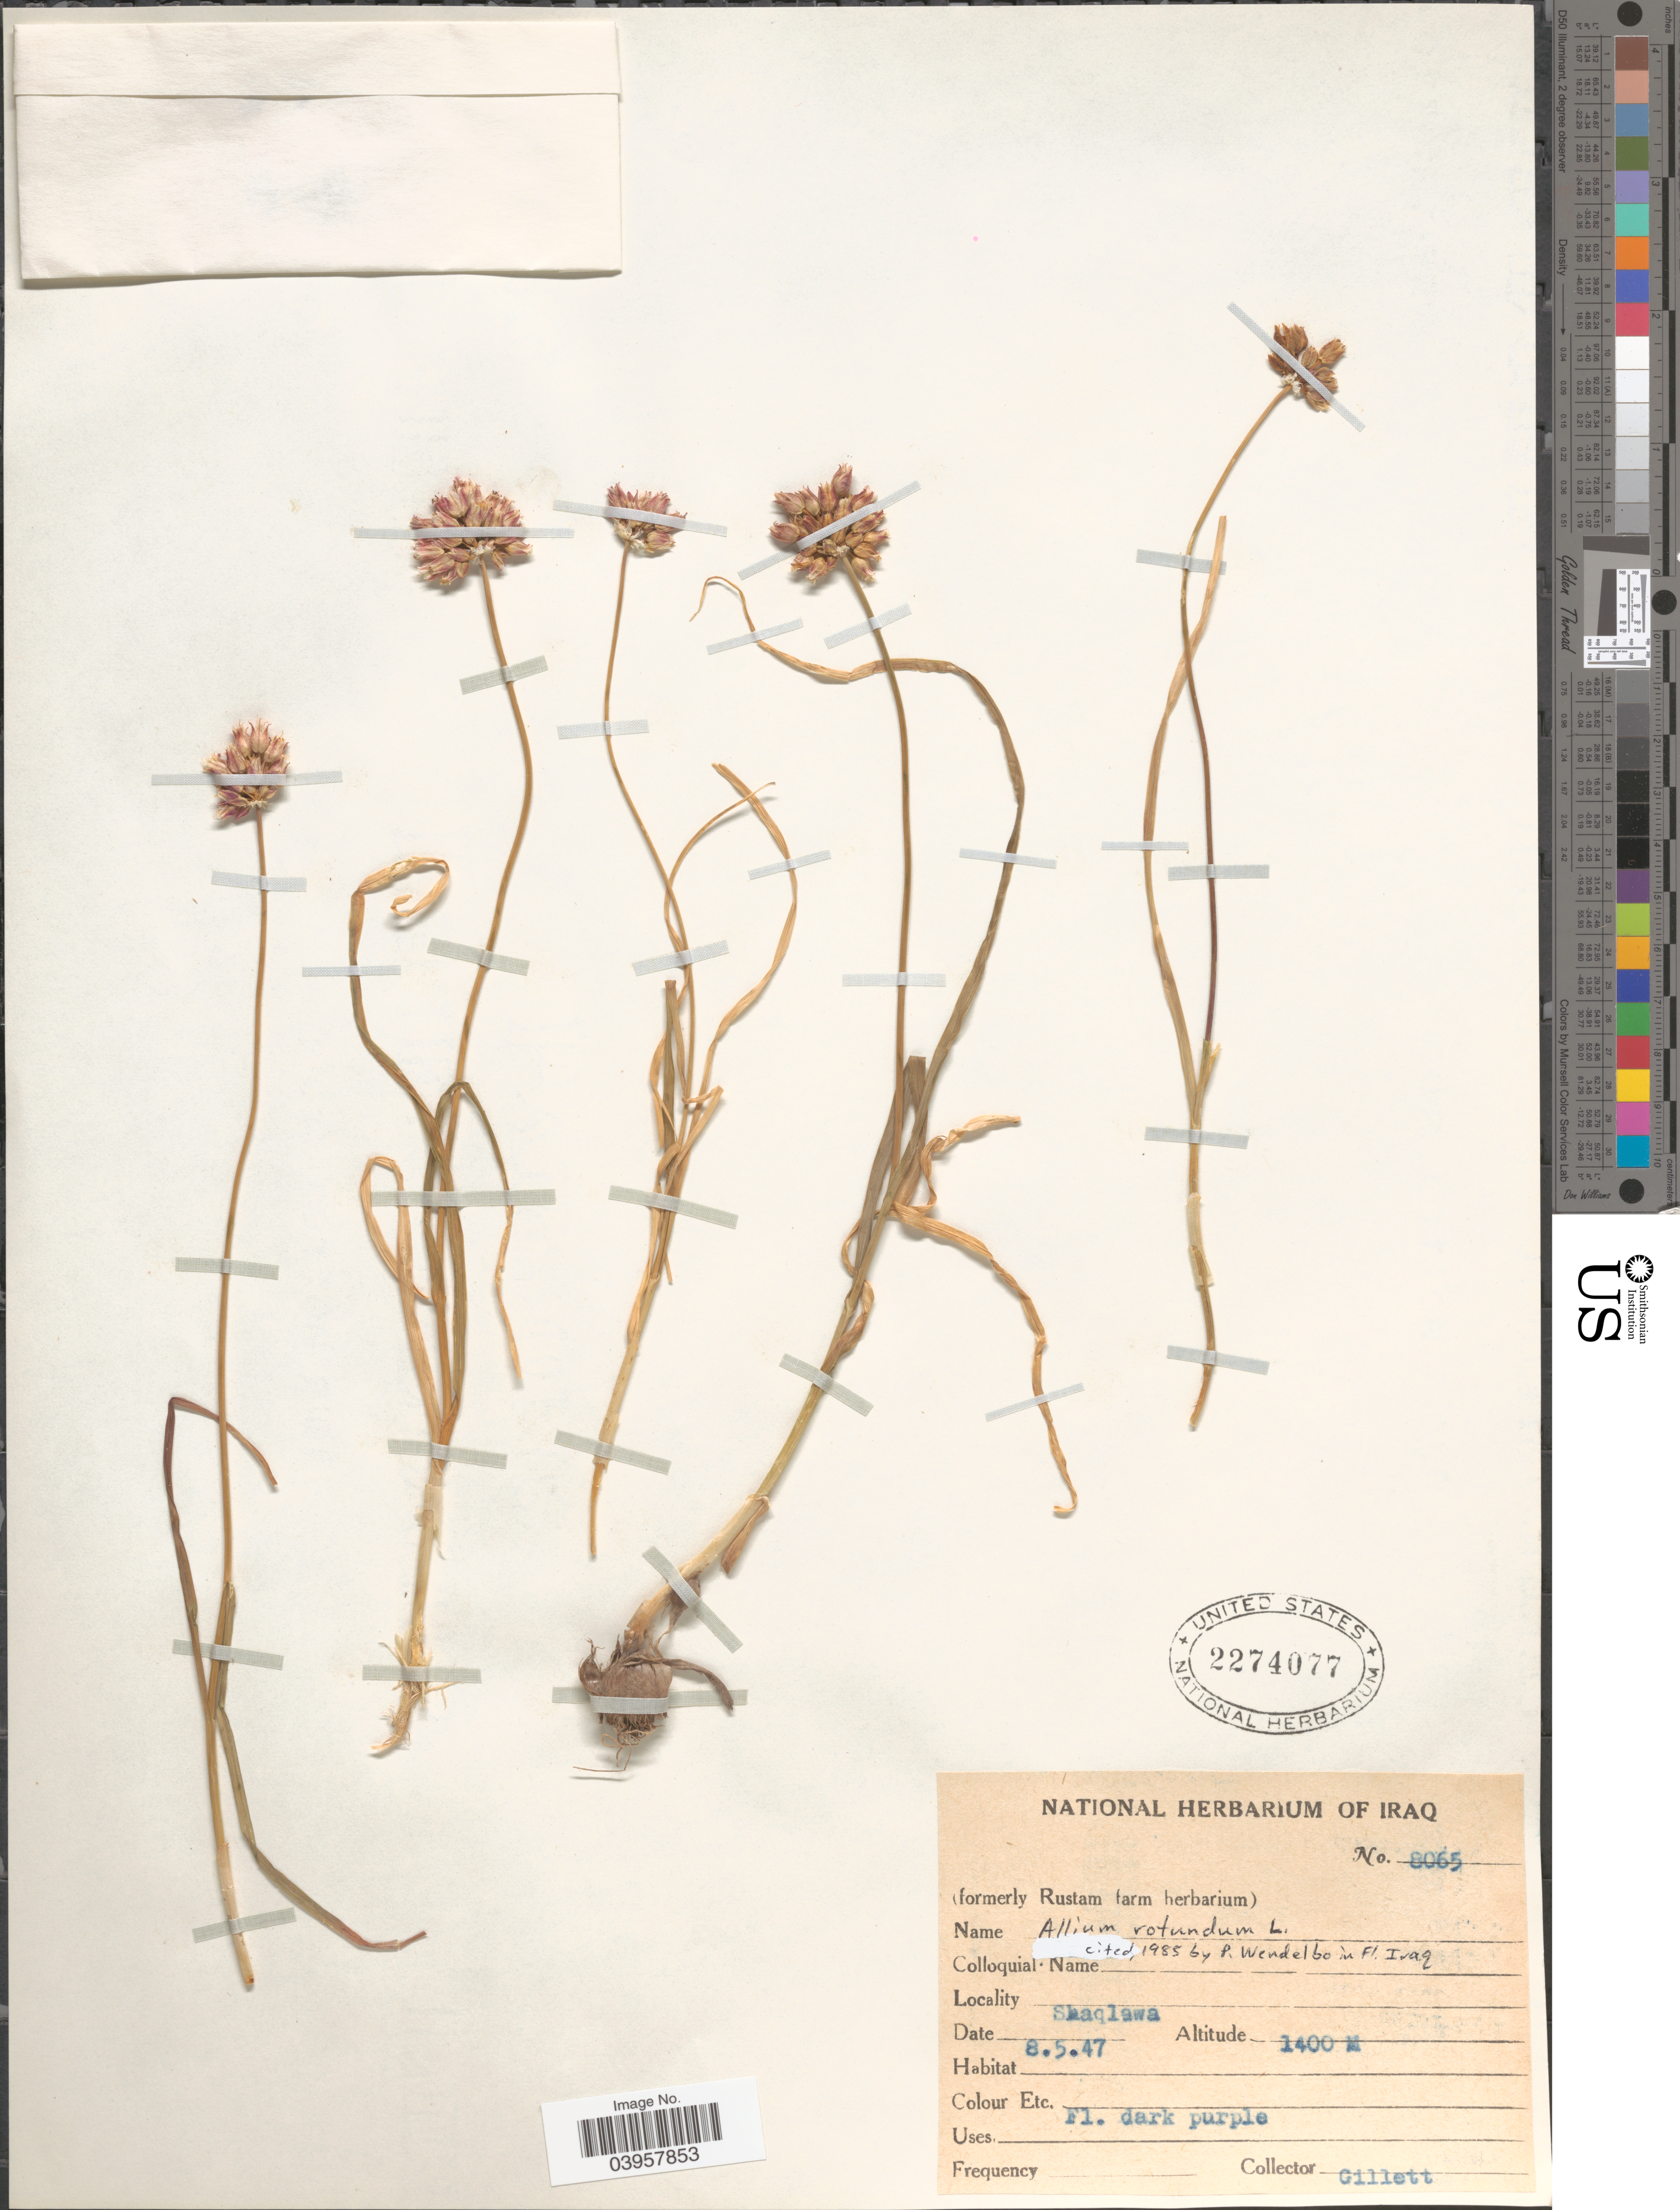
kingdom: Plantae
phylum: Tracheophyta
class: Liliopsida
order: Asparagales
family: Amaryllidaceae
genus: Allium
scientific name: Allium rotundum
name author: L.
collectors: Gillett, --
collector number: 8065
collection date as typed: Transcribed d/m/y: 8/5/47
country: Iraq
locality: Shaqlawa.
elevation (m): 1400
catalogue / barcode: US 2274077